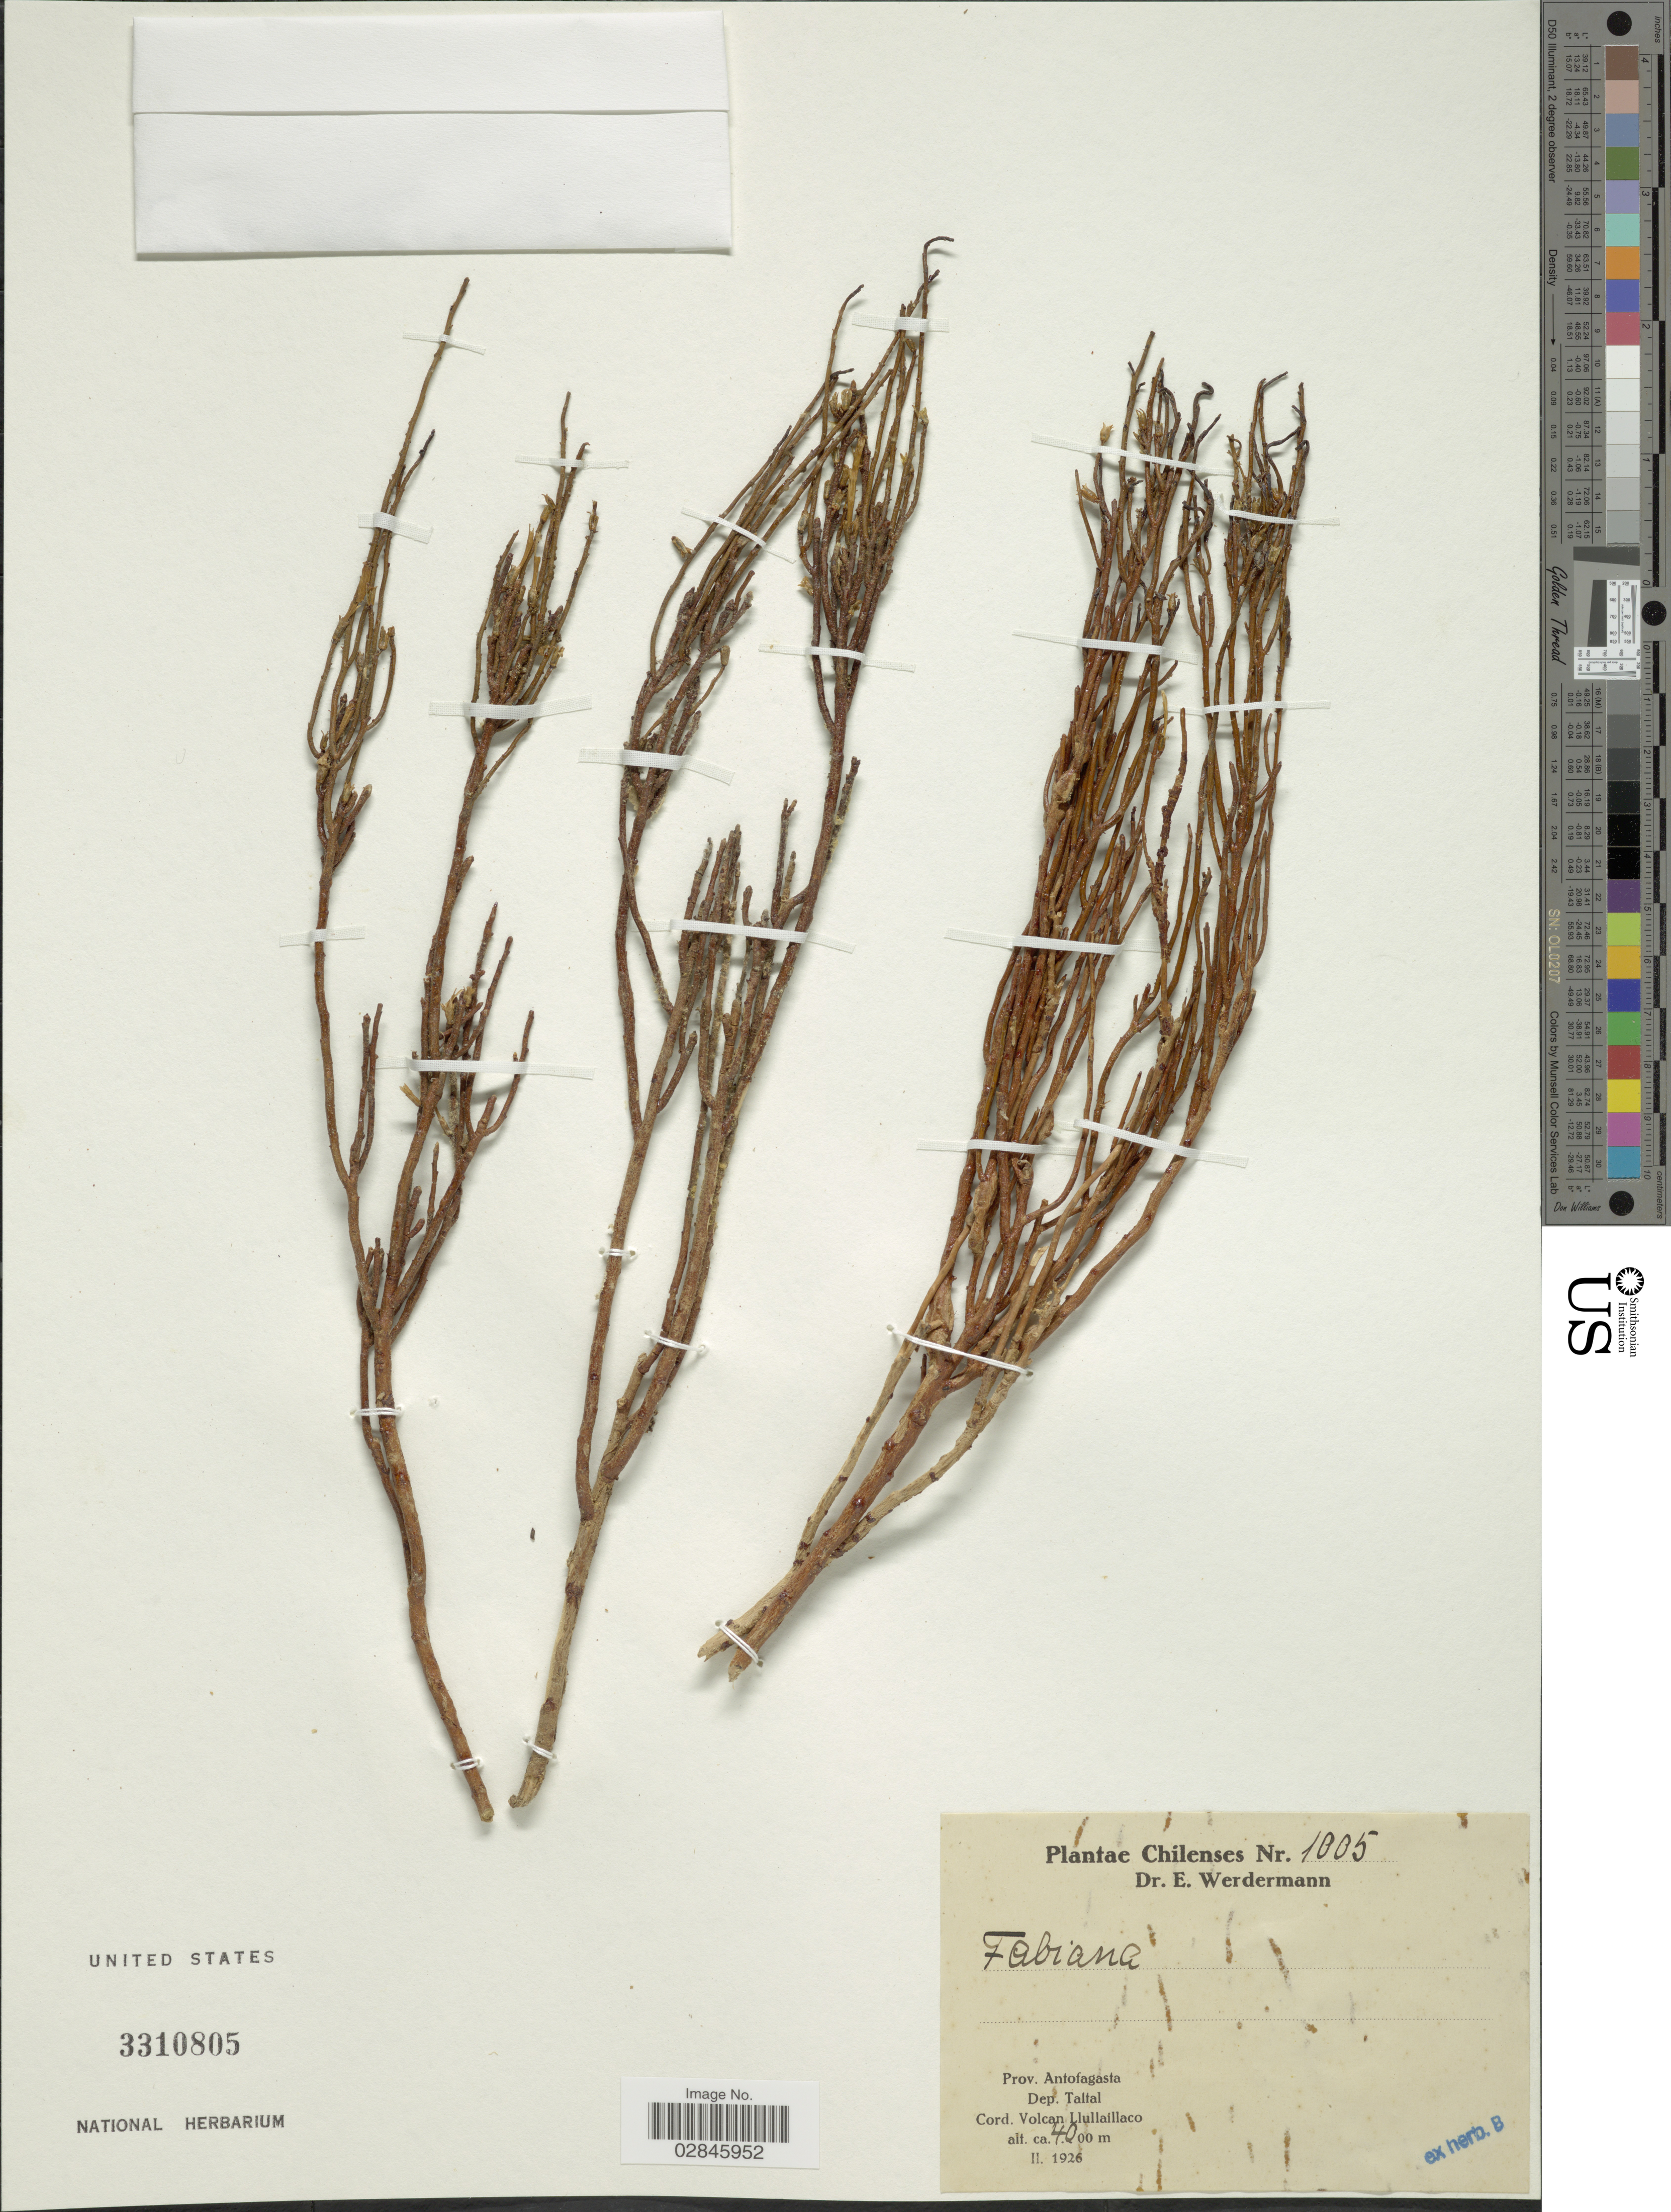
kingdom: Plantae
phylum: Tracheophyta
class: Magnoliopsida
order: Solanales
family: Solanaceae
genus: Fabiana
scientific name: Fabiana sp.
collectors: E. Werdermann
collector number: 1005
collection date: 1926-02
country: Chile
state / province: Antofagasta (II)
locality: Dep. Taltal. Cord. Volcan Llullaillaco.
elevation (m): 4000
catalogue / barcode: US 3310805